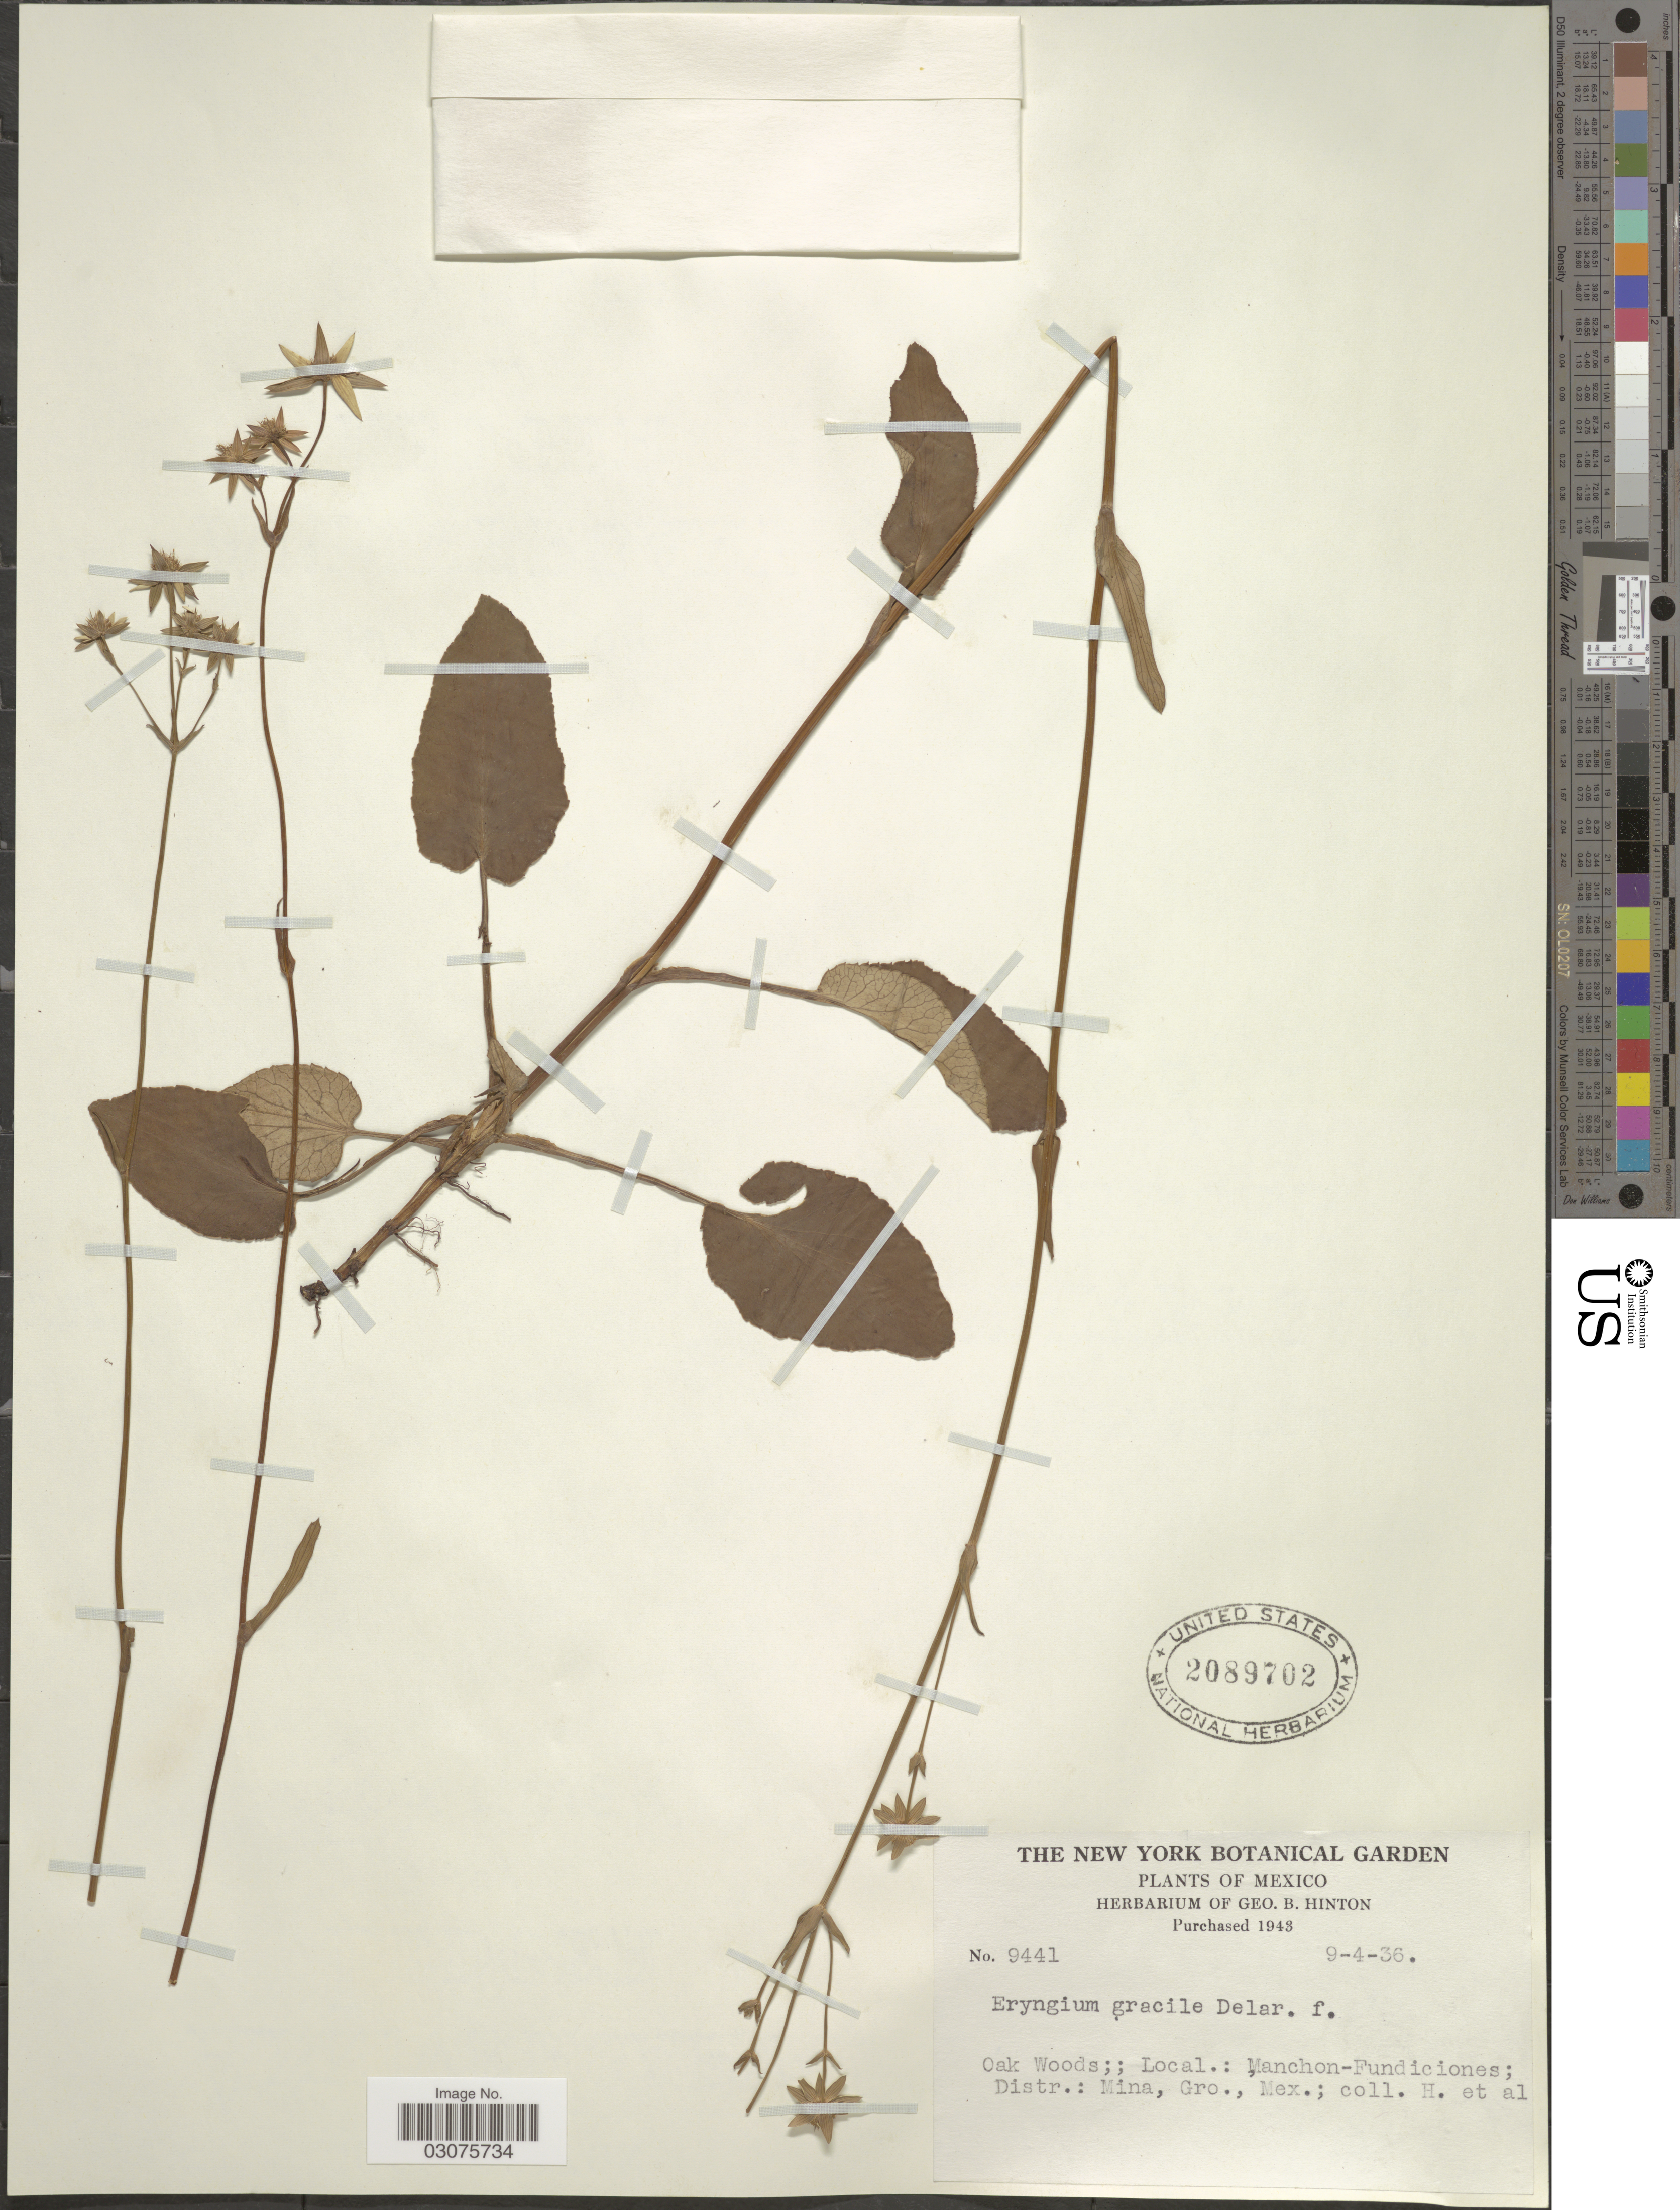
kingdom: Plantae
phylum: Tracheophyta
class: Magnoliopsida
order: Apiales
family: Apiaceae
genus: Eryngium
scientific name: Eryngium gracile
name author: F. Delaroche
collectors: G. B. Hinton & et al.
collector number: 9441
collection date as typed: Transcribed d/m/y: 9/4/36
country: Mexico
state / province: Guerrero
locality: Manchon-Fundiciones; Distr.: Mina, Gro.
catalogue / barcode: US 2089702